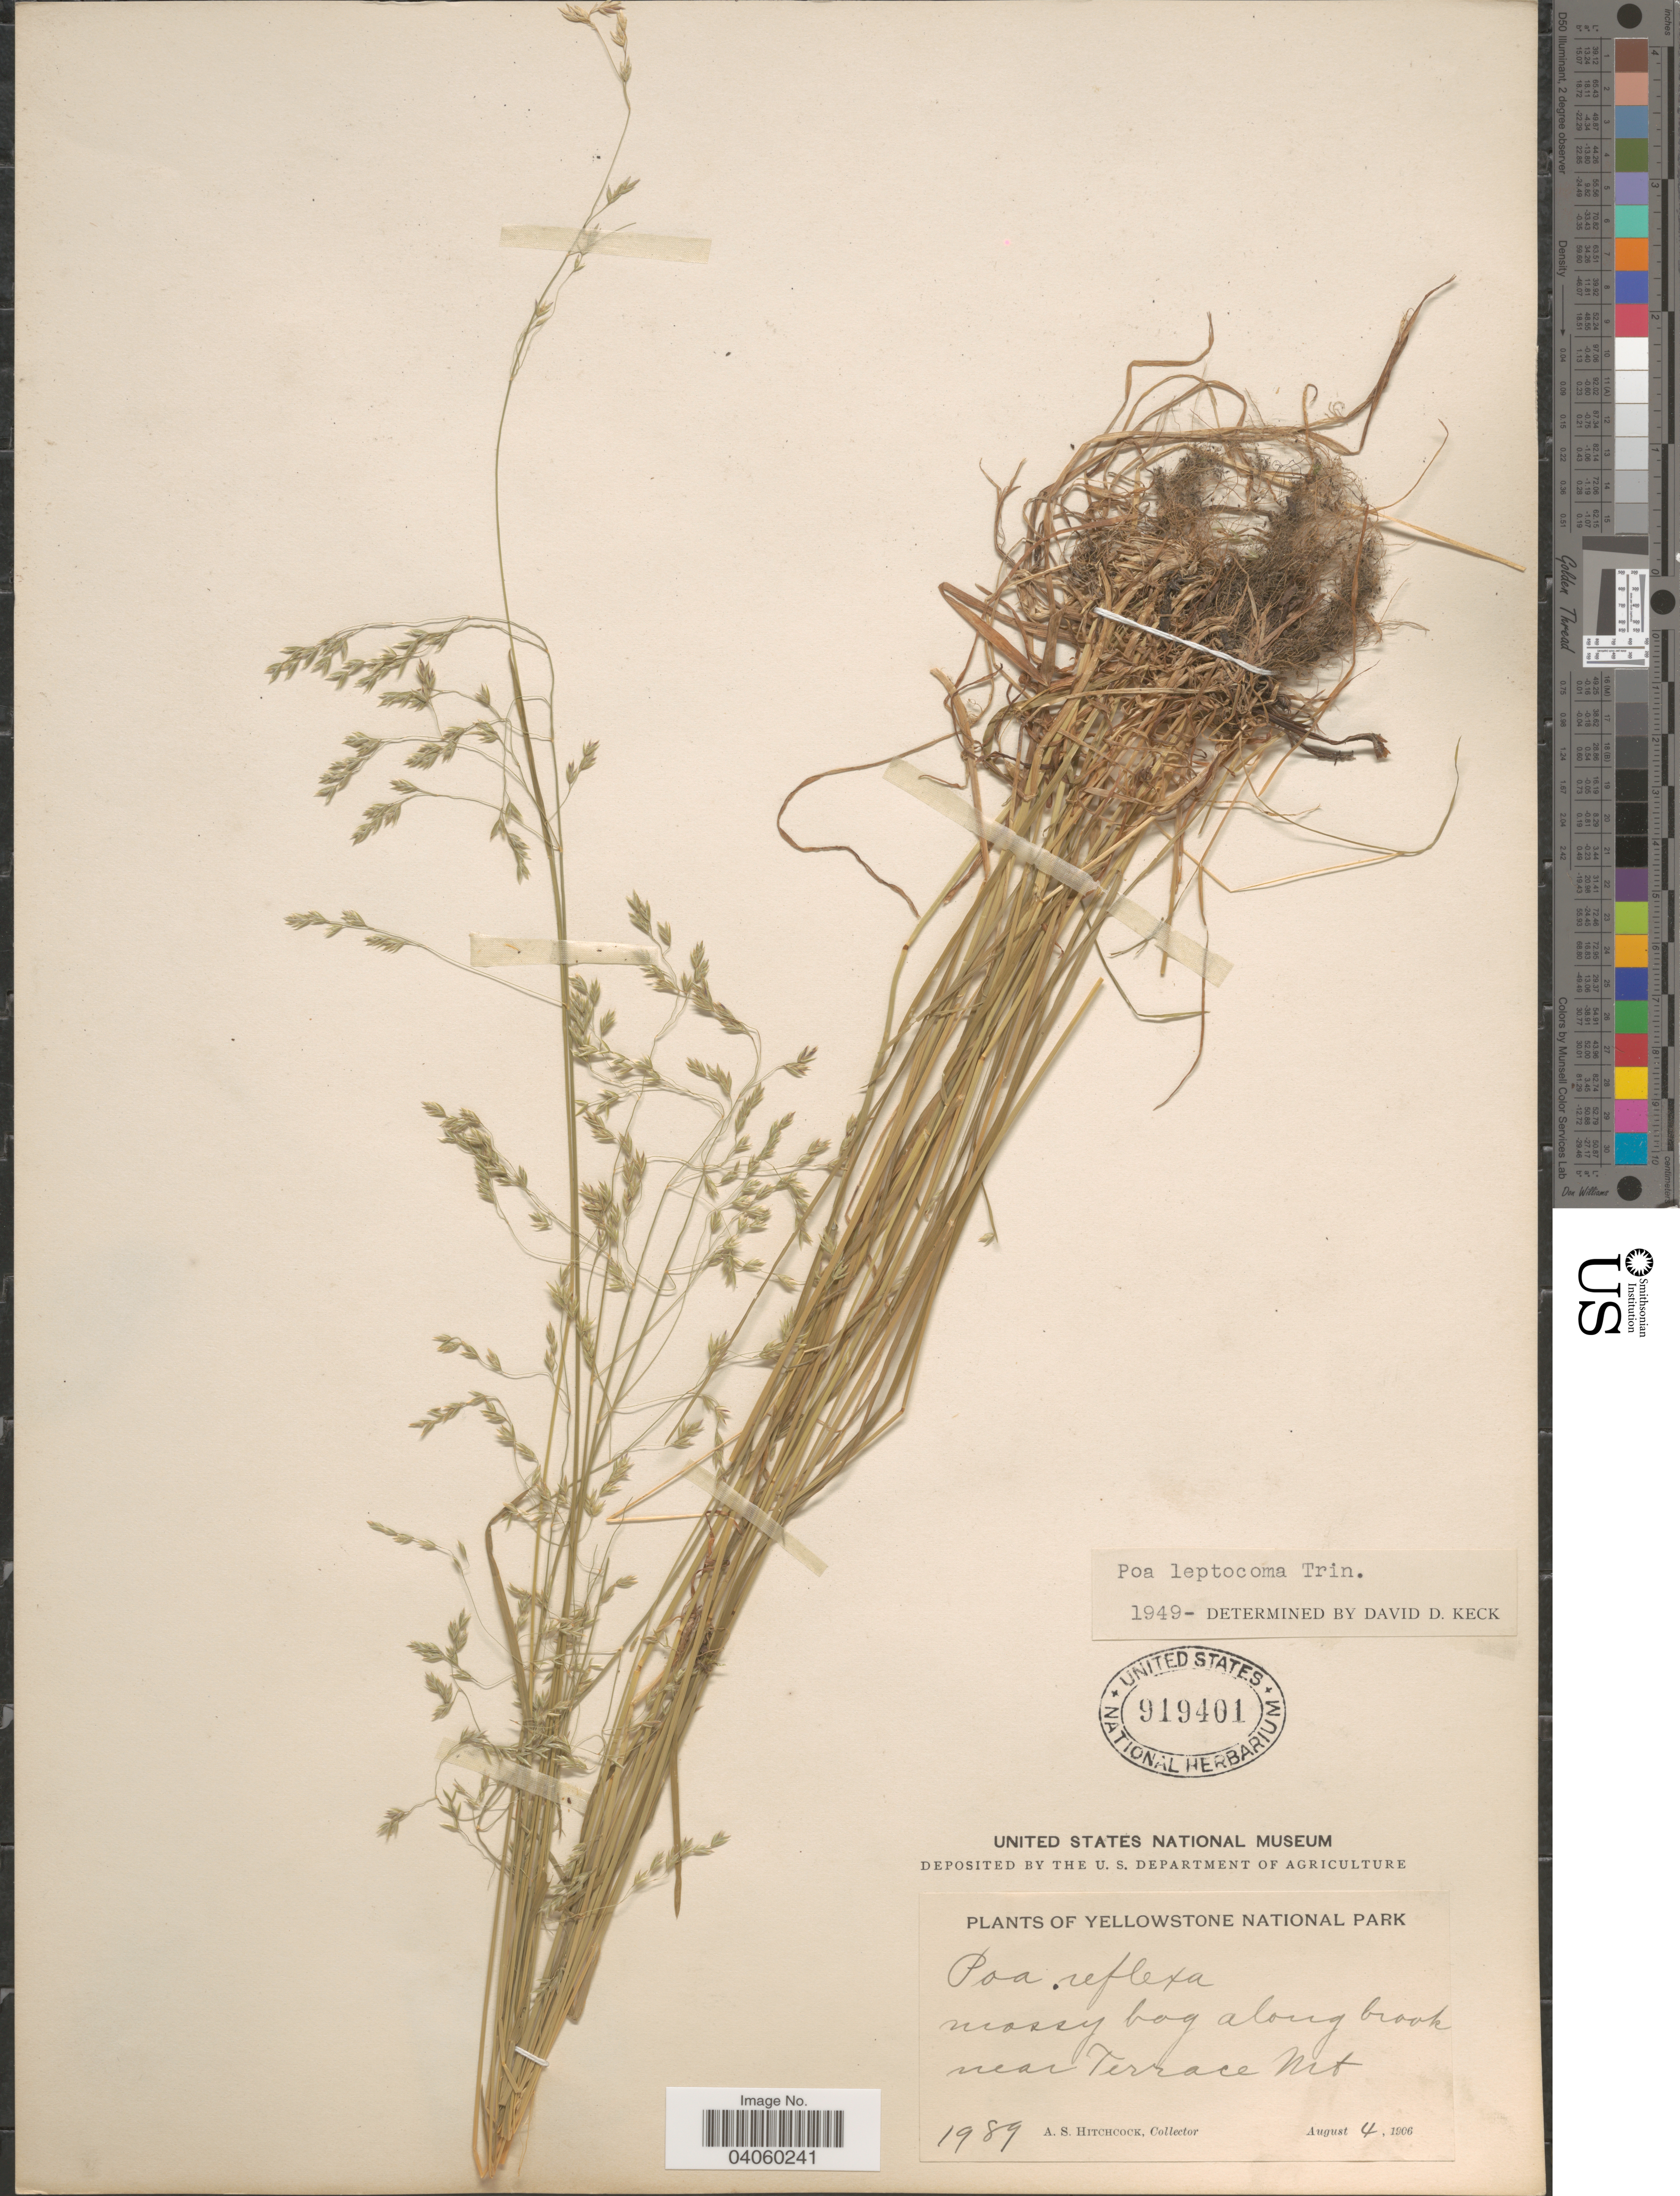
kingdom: Plantae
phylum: Tracheophyta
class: Liliopsida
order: Poales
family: Poaceae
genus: Poa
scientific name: Poa leptocoma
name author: Trin.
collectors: A. S. Hitchcock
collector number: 1989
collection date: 1906-08-04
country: United States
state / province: Wyoming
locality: Yellowstone National Park. Along brook near Terrace Mt.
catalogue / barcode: US 919401